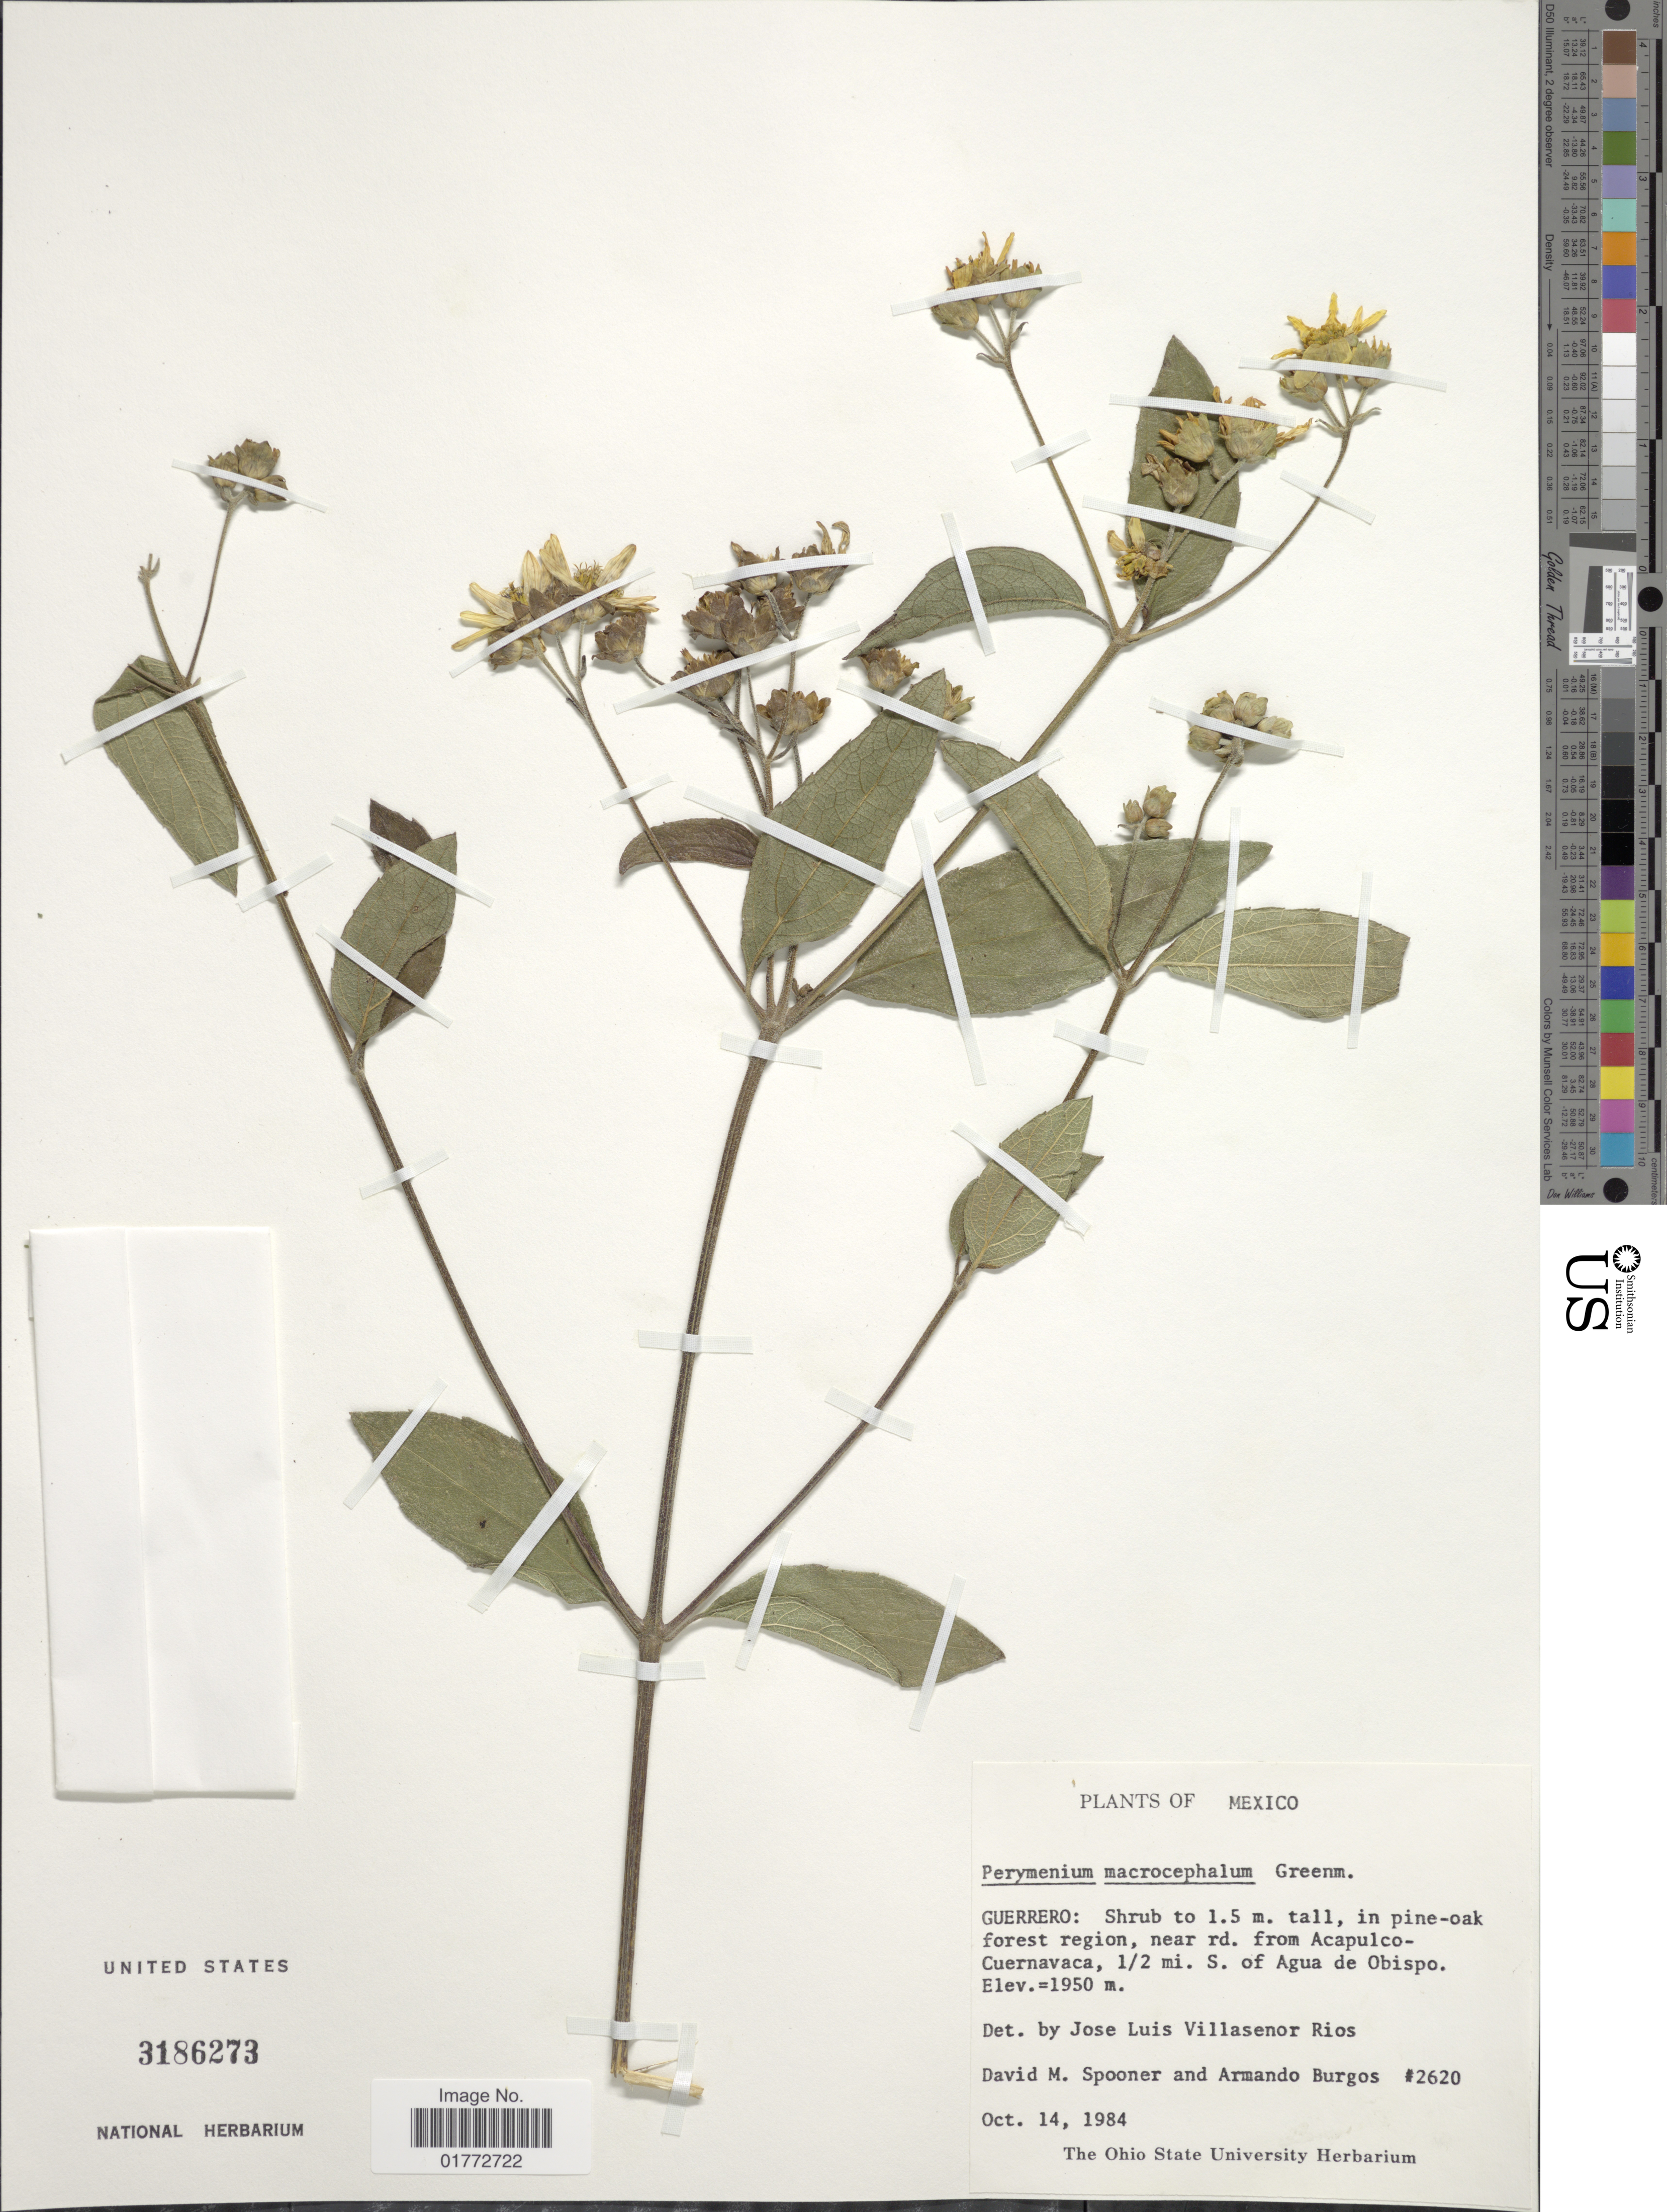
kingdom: Plantae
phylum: Tracheophyta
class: Magnoliopsida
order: Asterales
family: Asteraceae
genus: Perymenium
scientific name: Perymenium macrocephalum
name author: Greenm.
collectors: D. Spooner & A. Burgos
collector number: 2620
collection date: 1984-10-14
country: Mexico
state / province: Guerrero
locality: Near rd. from Acapulco-Cuernavaca, 1/2 mi. S. of Agua de Obispo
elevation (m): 1950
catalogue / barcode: US 3186273